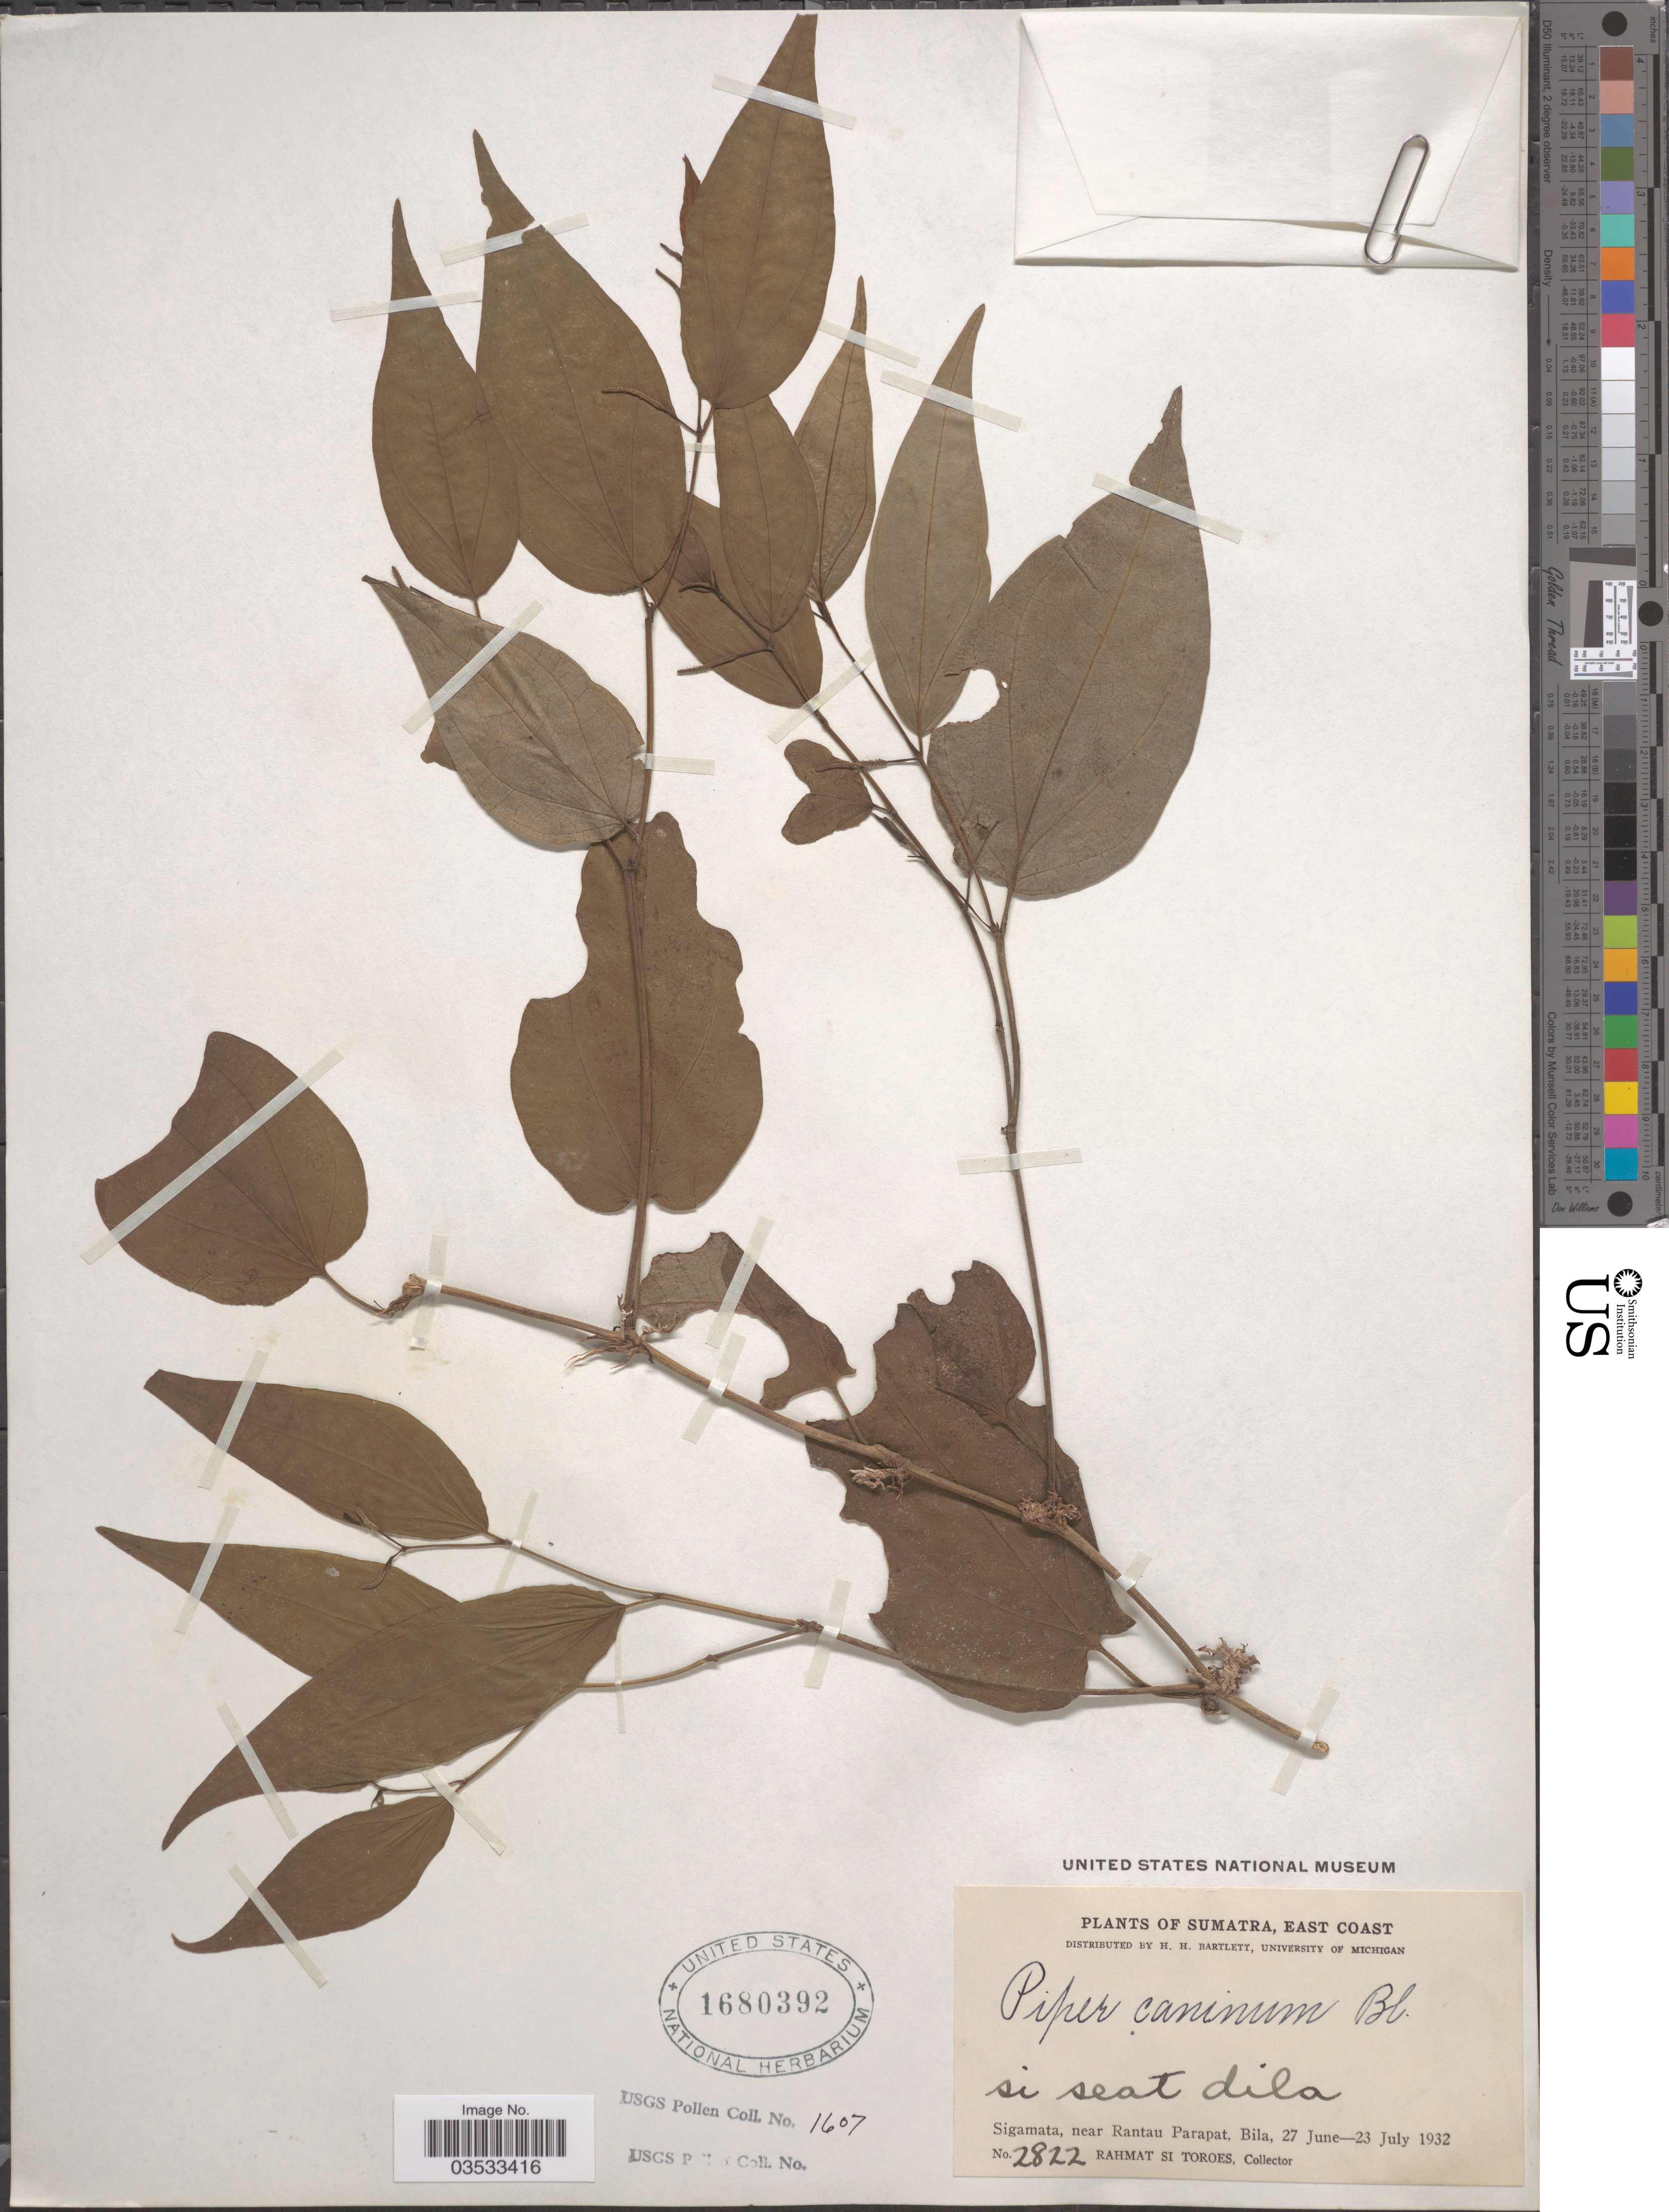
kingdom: Plantae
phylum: Tracheophyta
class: Magnoliopsida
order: Piperales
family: Piperaceae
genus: Piper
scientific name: Piper caninum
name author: Blume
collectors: Rahmat Si Boeea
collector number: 2822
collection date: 1932-06-27/1932-07-23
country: Indonesia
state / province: Sumatra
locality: East Coast. Si seat dila. Sigamata, near Rantau Parapat, Bila.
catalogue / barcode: US 1680392